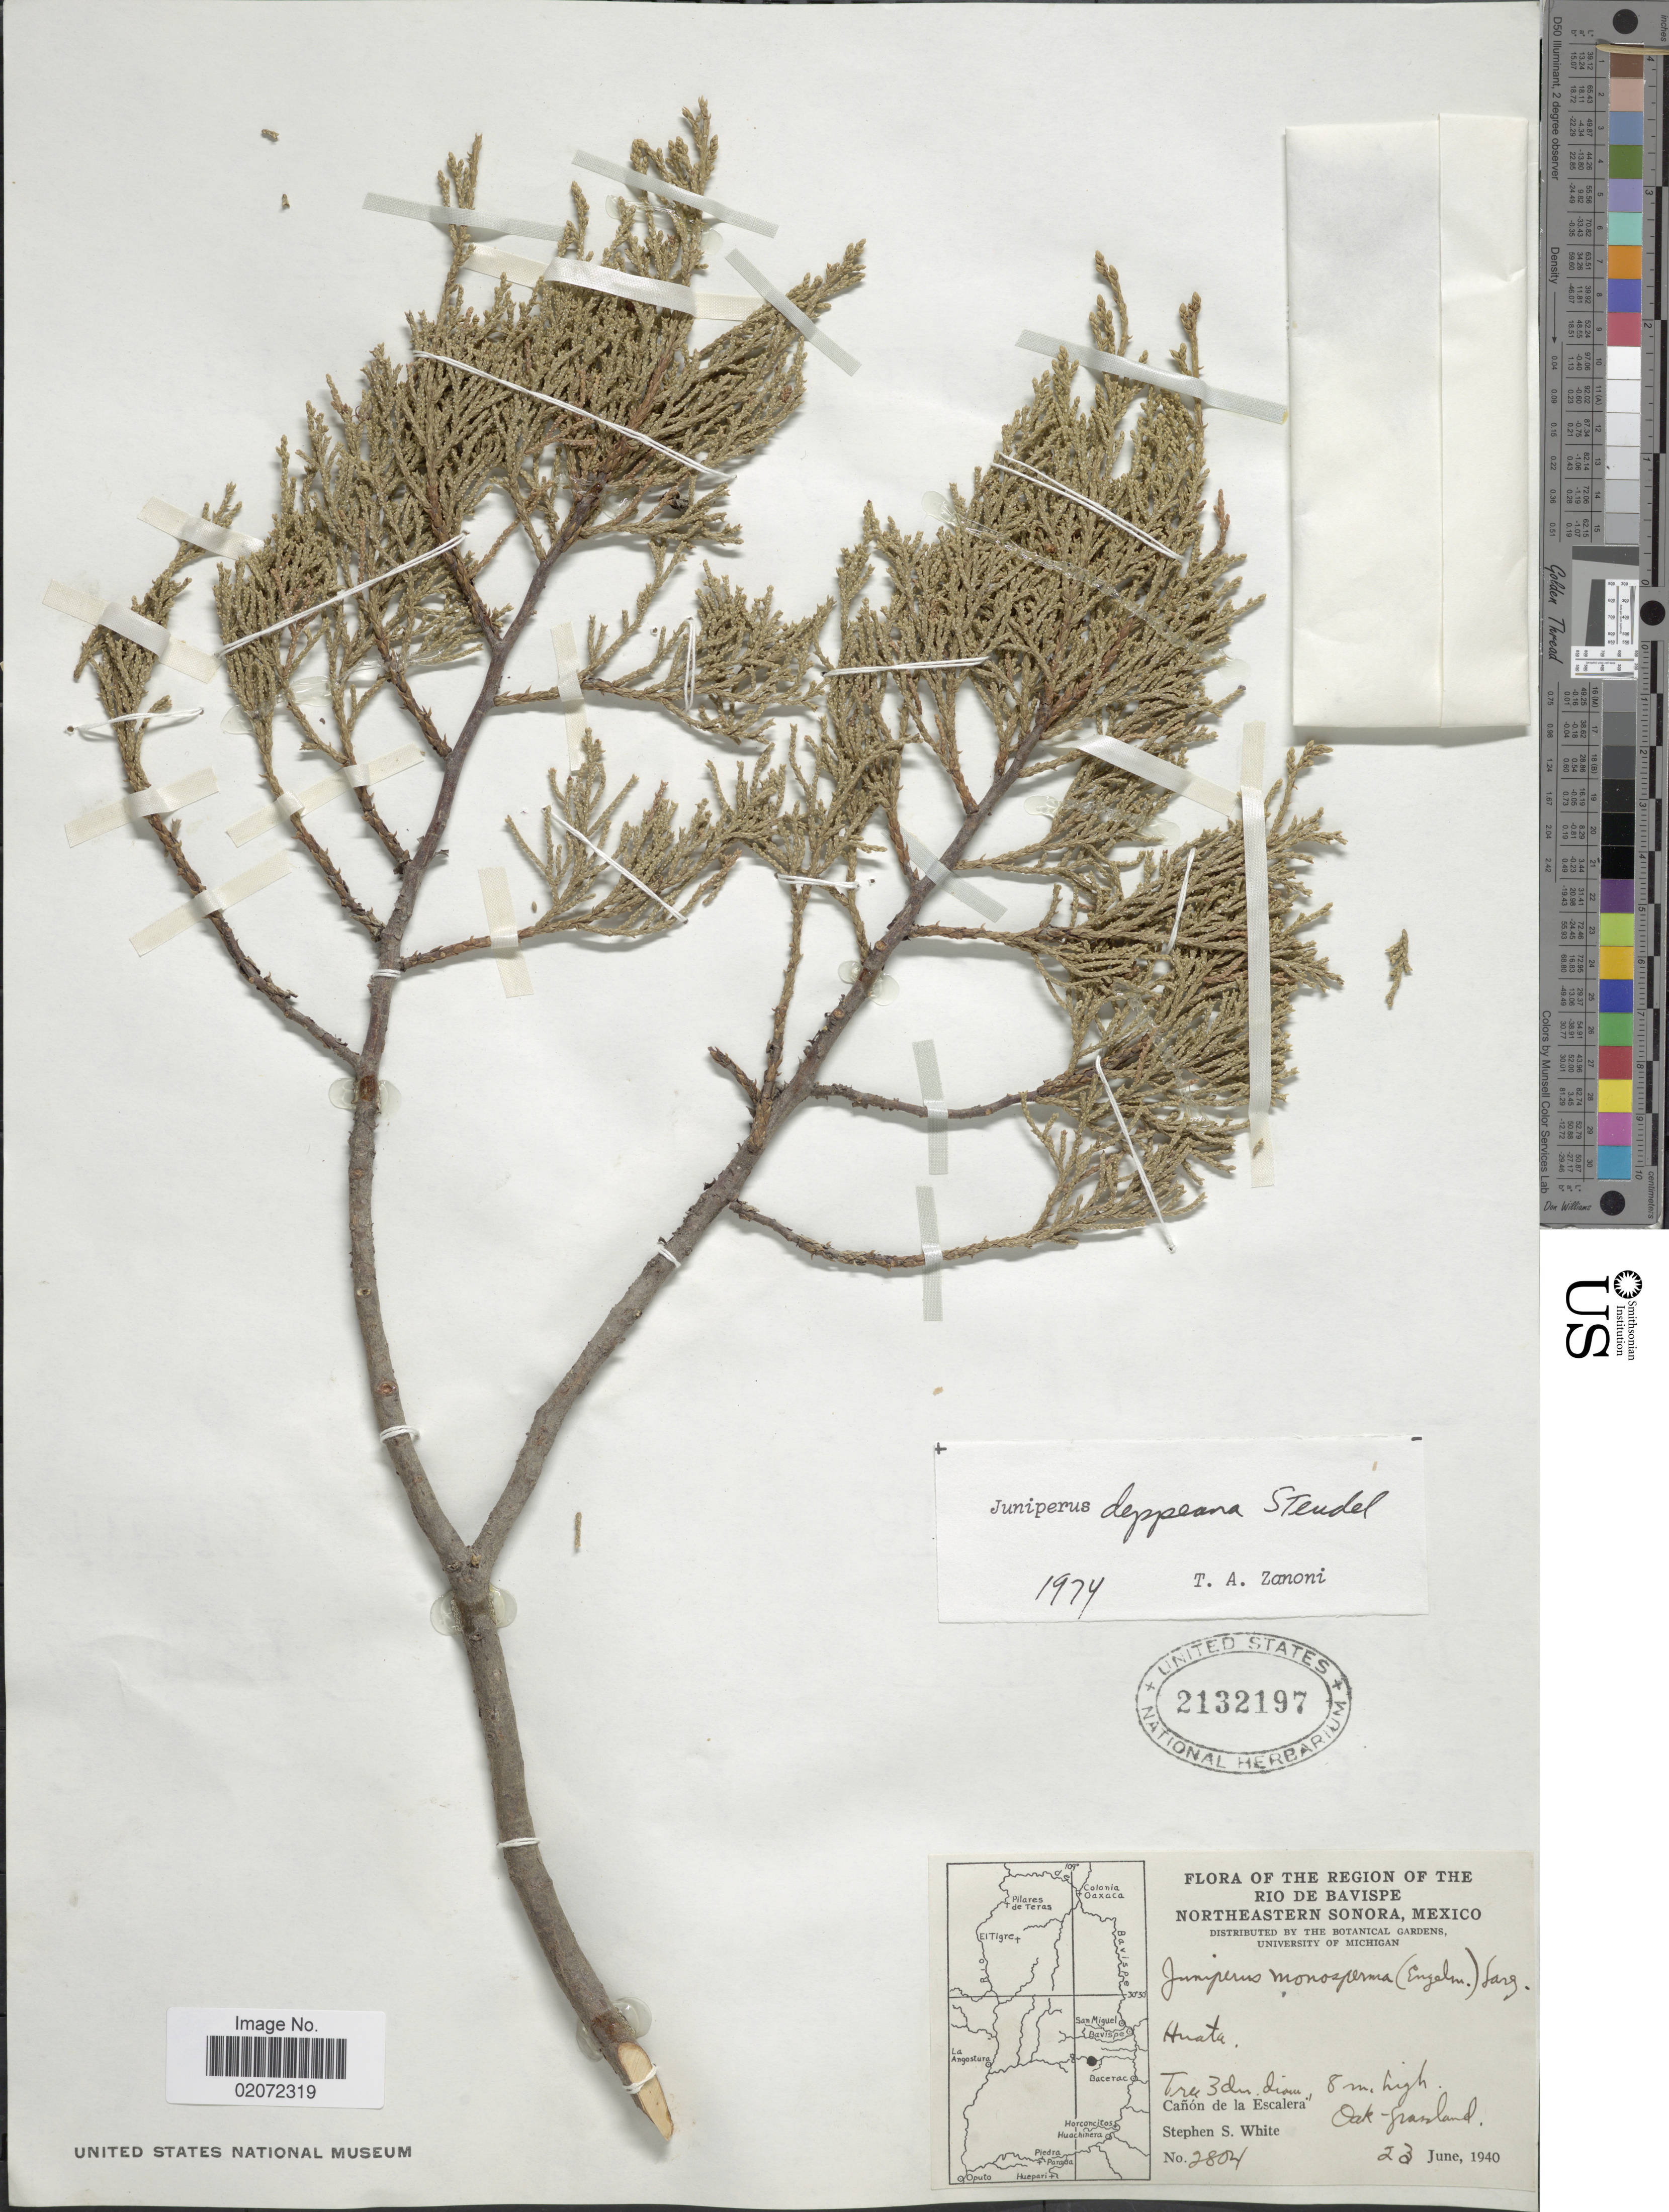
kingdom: Plantae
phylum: Tracheophyta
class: Pinopsida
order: Pinales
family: Cupressaceae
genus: Juniperus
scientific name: Juniperus deppeana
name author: Steud.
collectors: S. S. White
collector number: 2804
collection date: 1940-06-23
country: Mexico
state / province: Sonora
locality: Region of the Rio de Bavispe. Northeastern Sonora. Cañon de la Escalera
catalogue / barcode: US 2132197